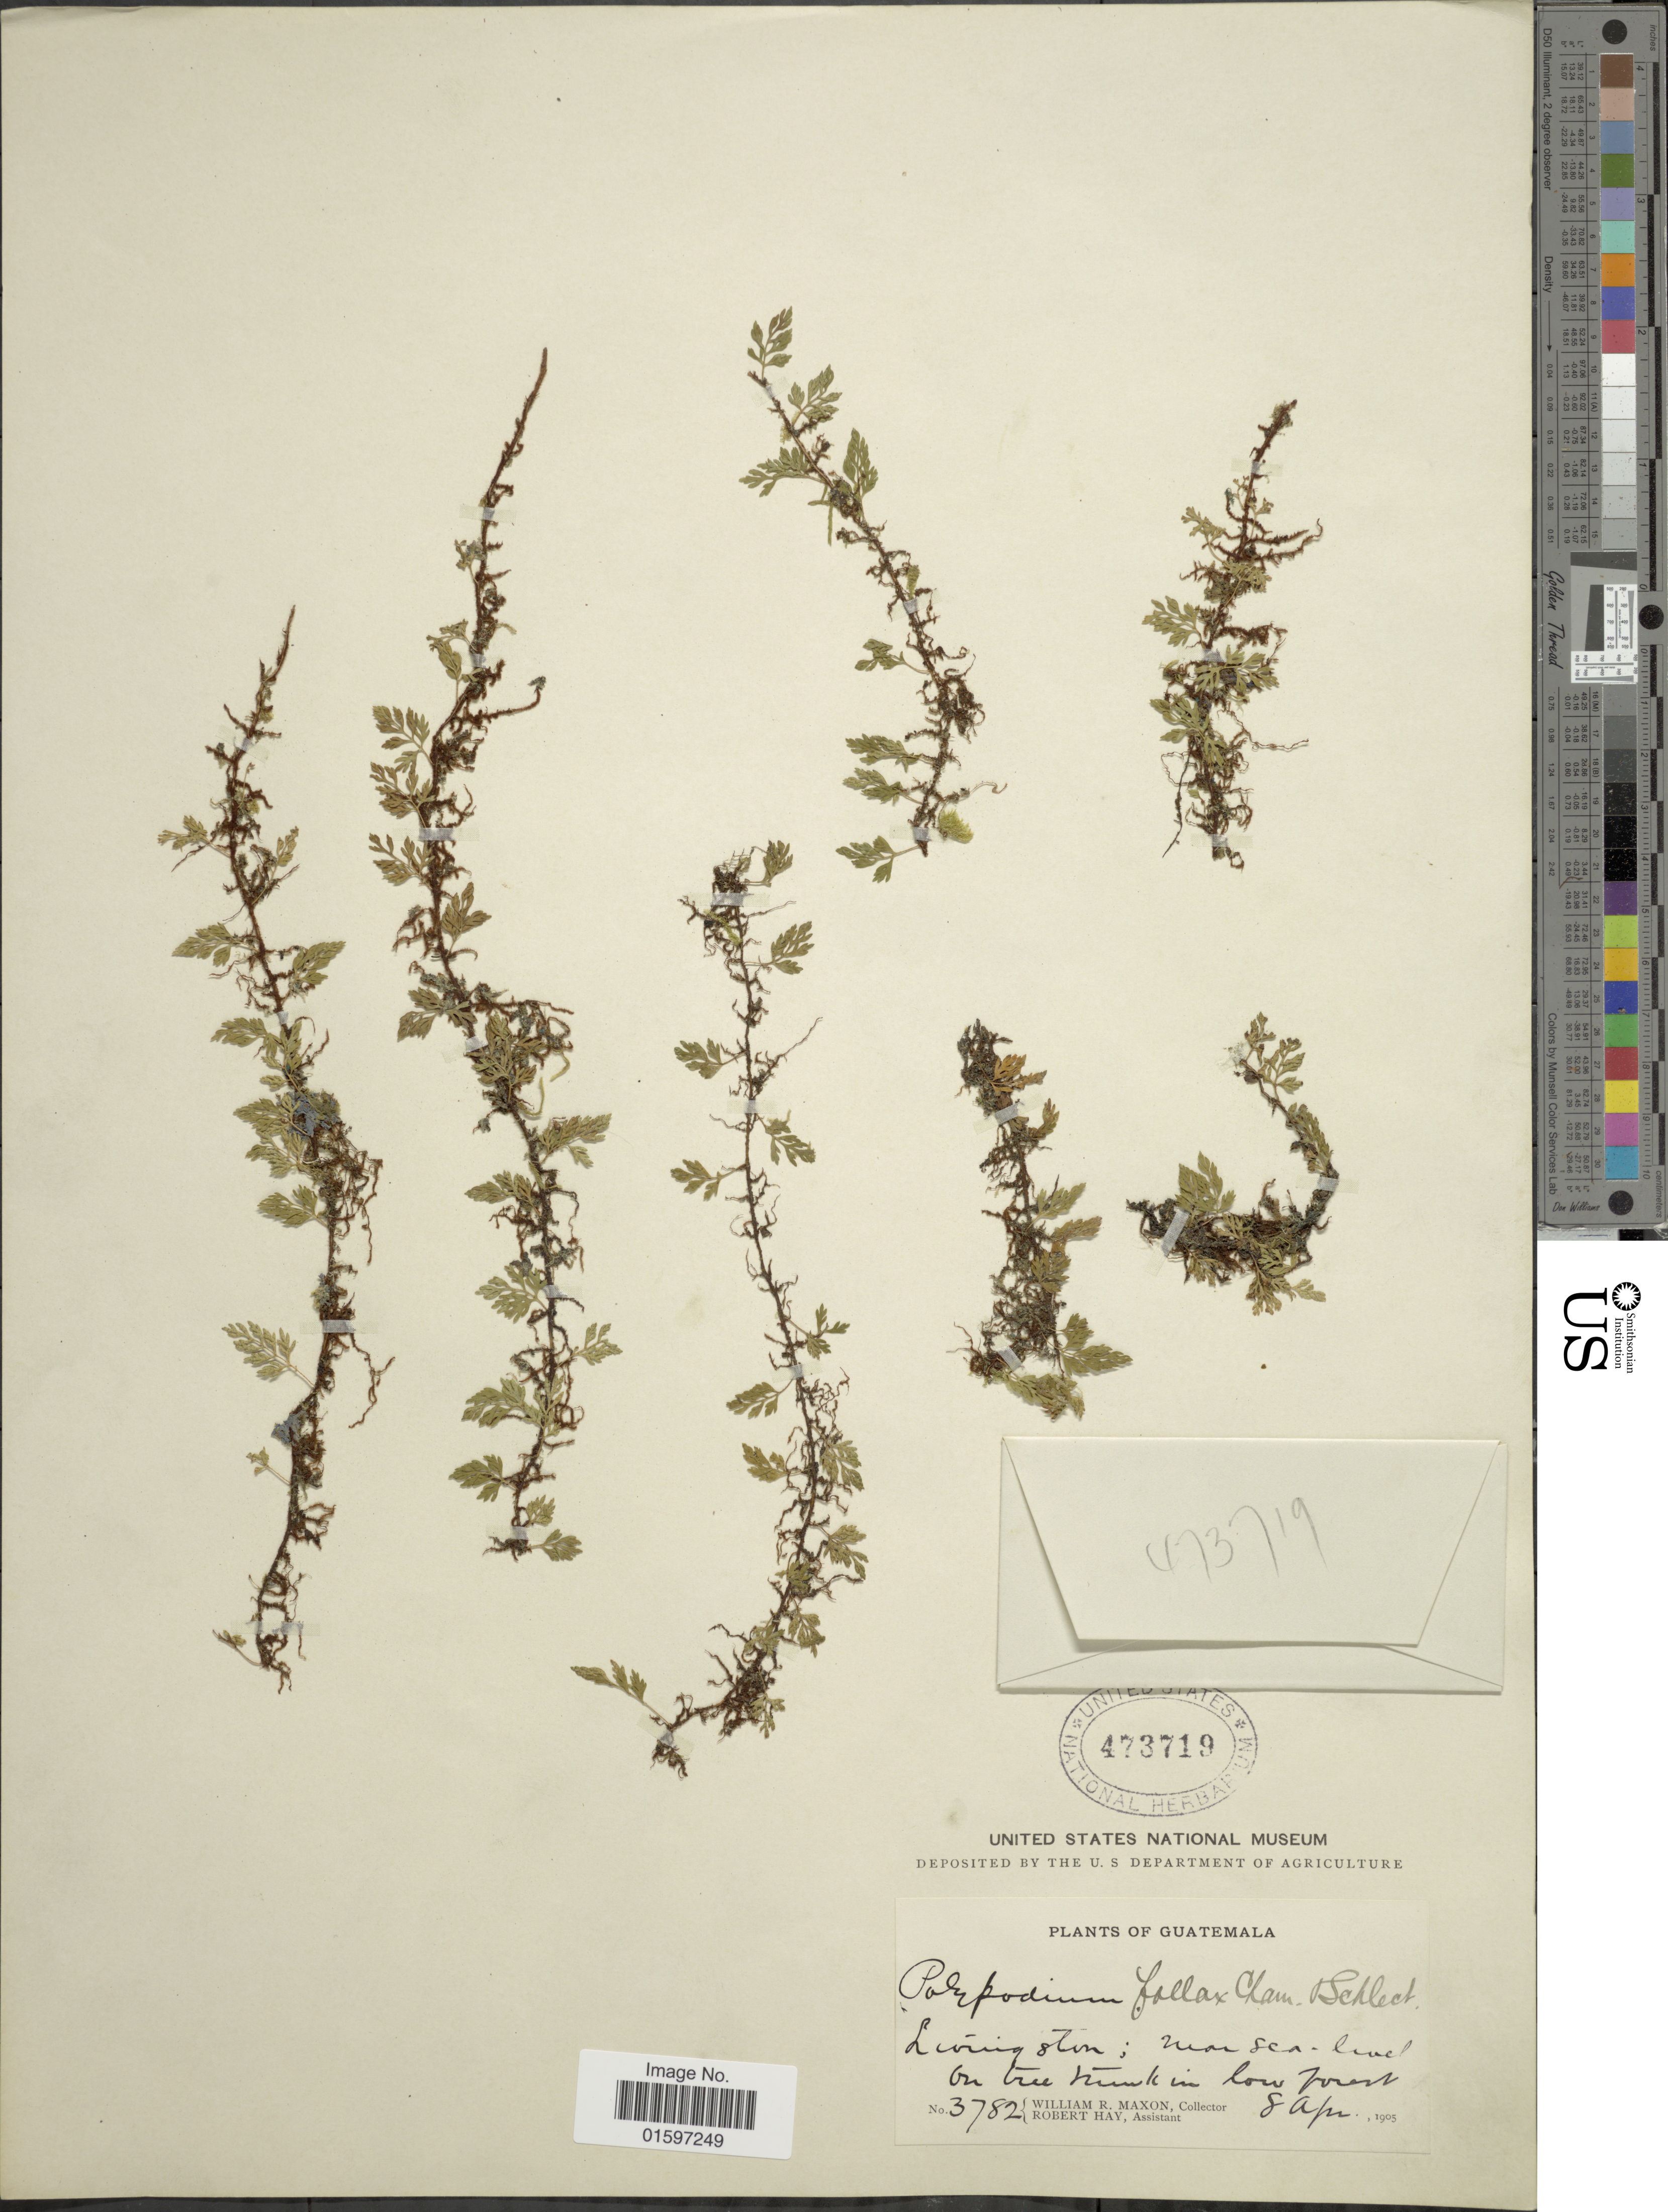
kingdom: Plantae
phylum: Tracheophyta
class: Polypodiopsida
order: Polypodiales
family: Polypodiaceae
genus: Pleopeltis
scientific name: Pleopeltis fallax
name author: (Schltdl. & Cham.) Mickel & Beitel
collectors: W. R. Maxon & R. H. Hay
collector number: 3782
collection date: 1905-04-08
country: Guatemala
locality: Living stone; near sea-level on tree trunk in low forest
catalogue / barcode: US 473719